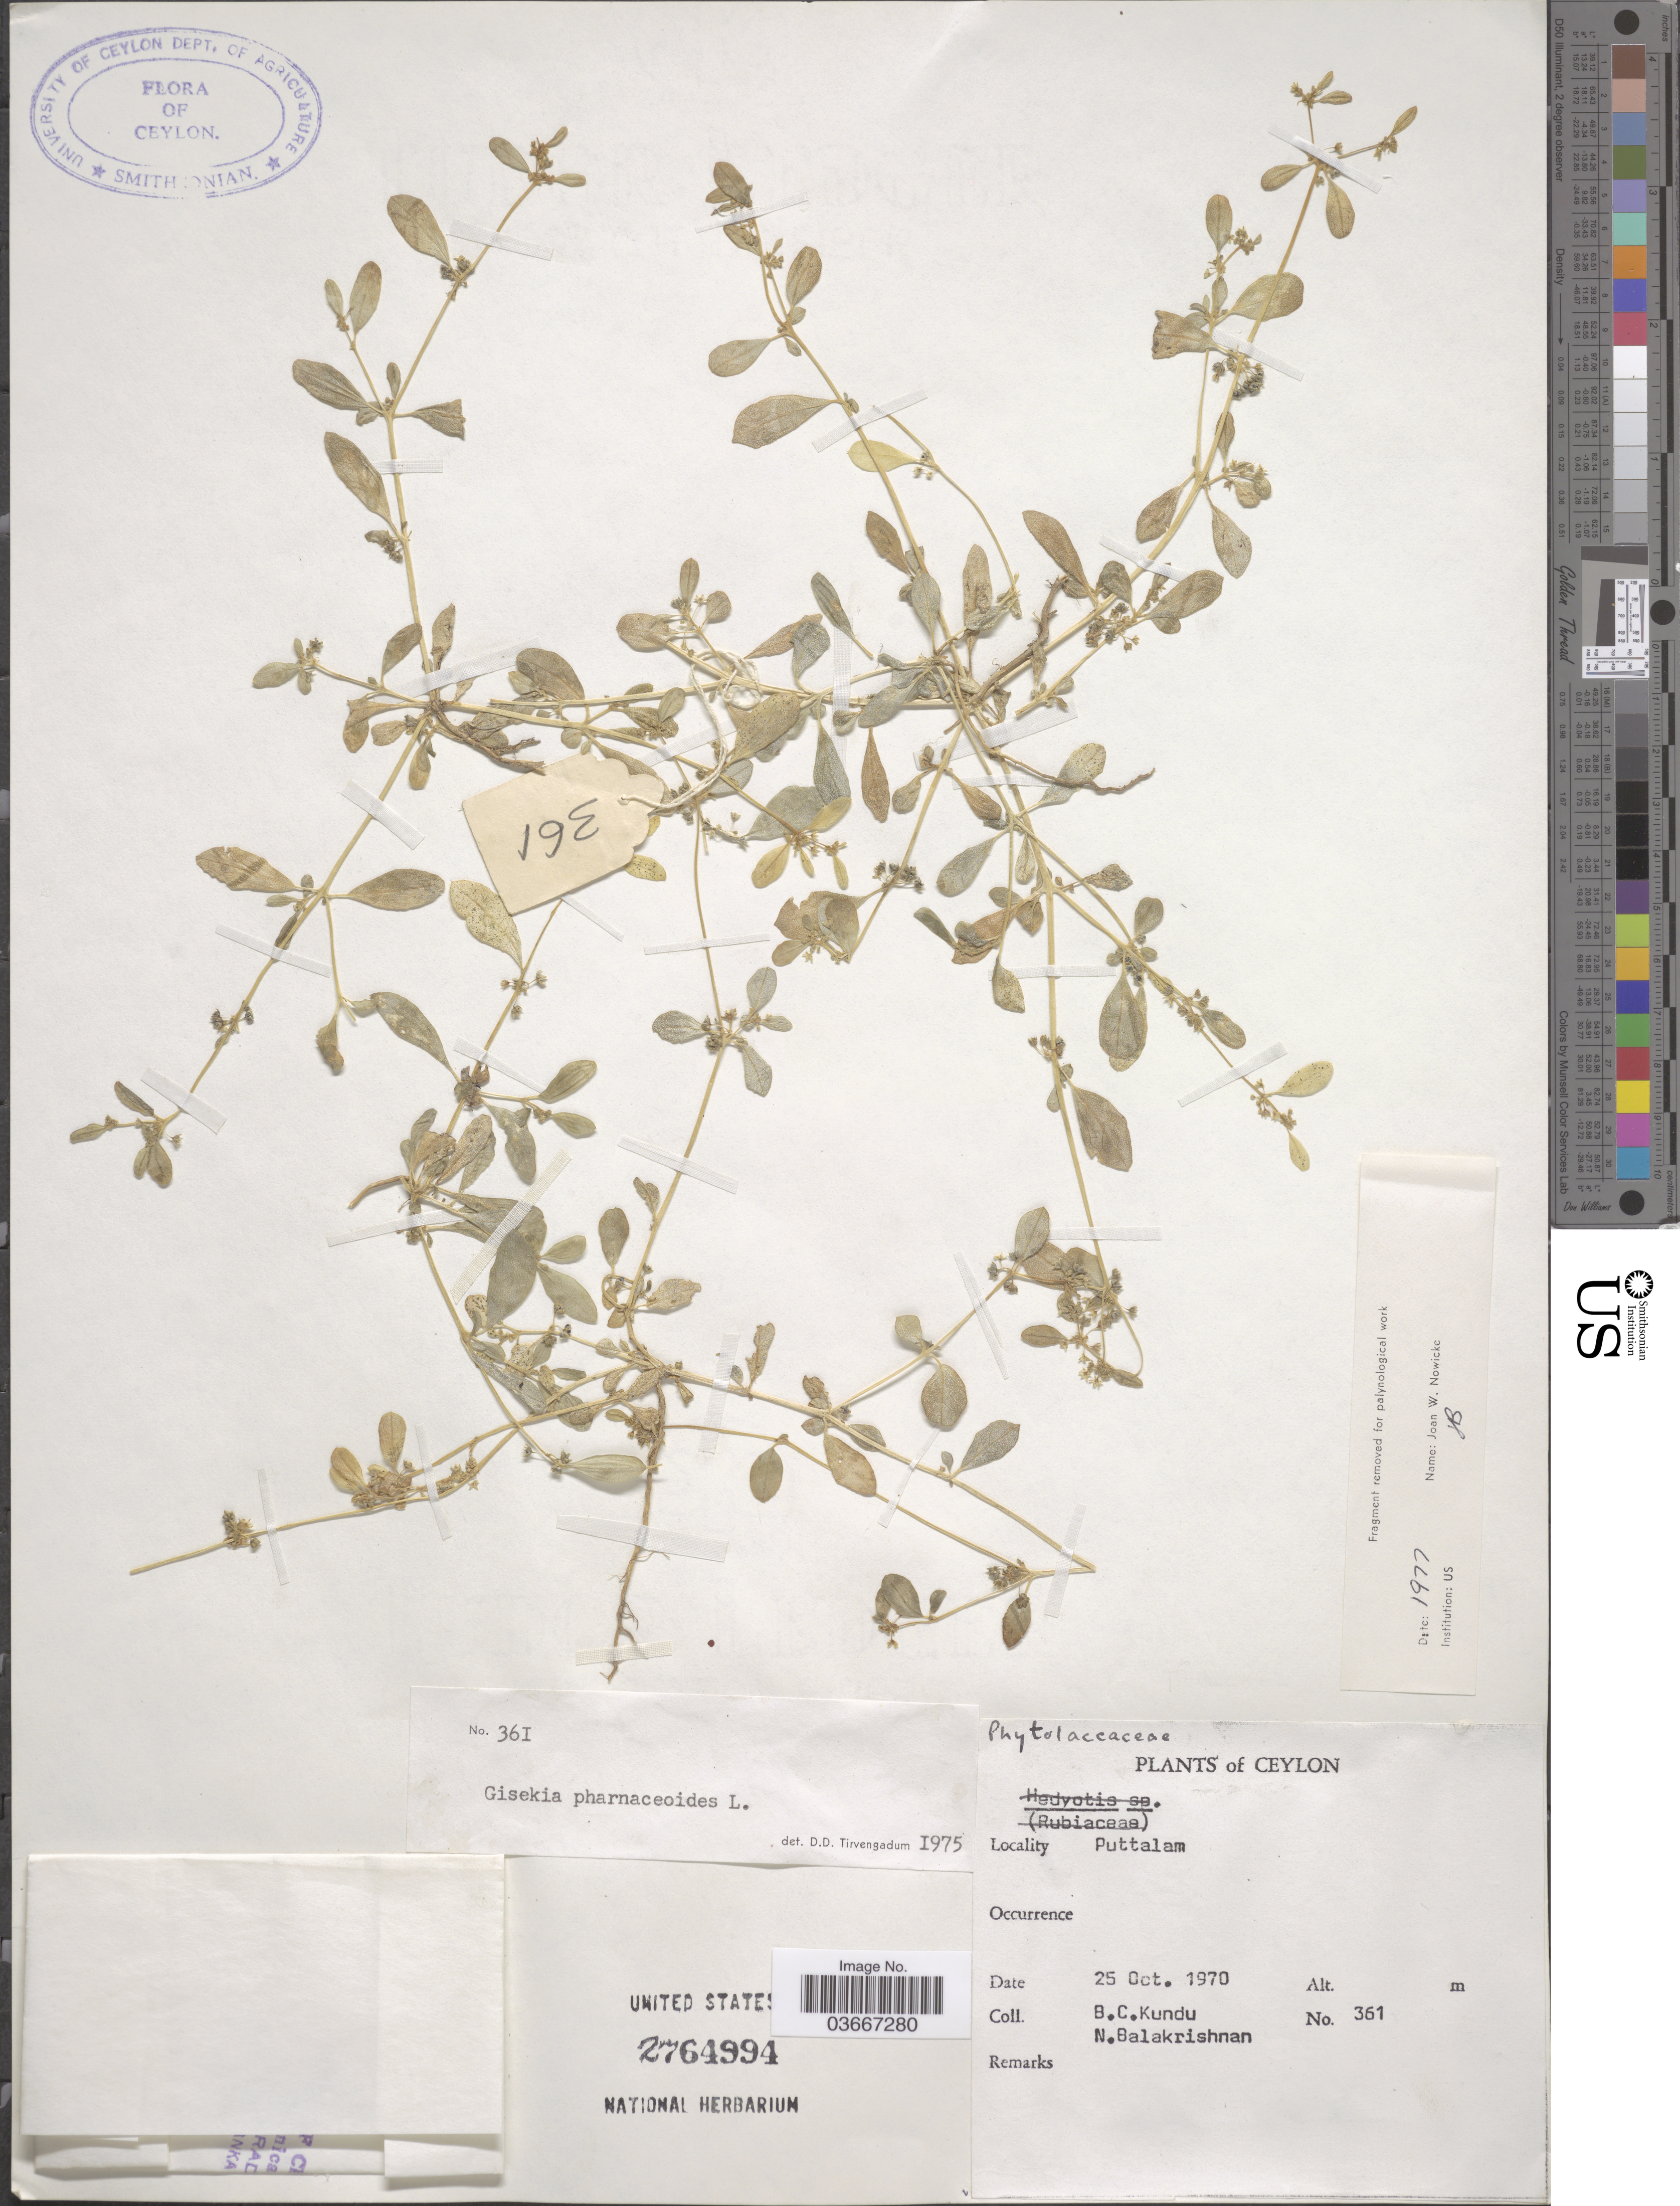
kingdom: Plantae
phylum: Tracheophyta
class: Magnoliopsida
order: Caryophyllales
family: Gisekiaceae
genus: Gisekia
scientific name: Gisekia sp.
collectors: B. C. Kundu & N. Balakrishnan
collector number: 361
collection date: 1970-10-25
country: Sri Lanka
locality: Ceylon. Puttalam.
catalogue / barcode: US 2764994